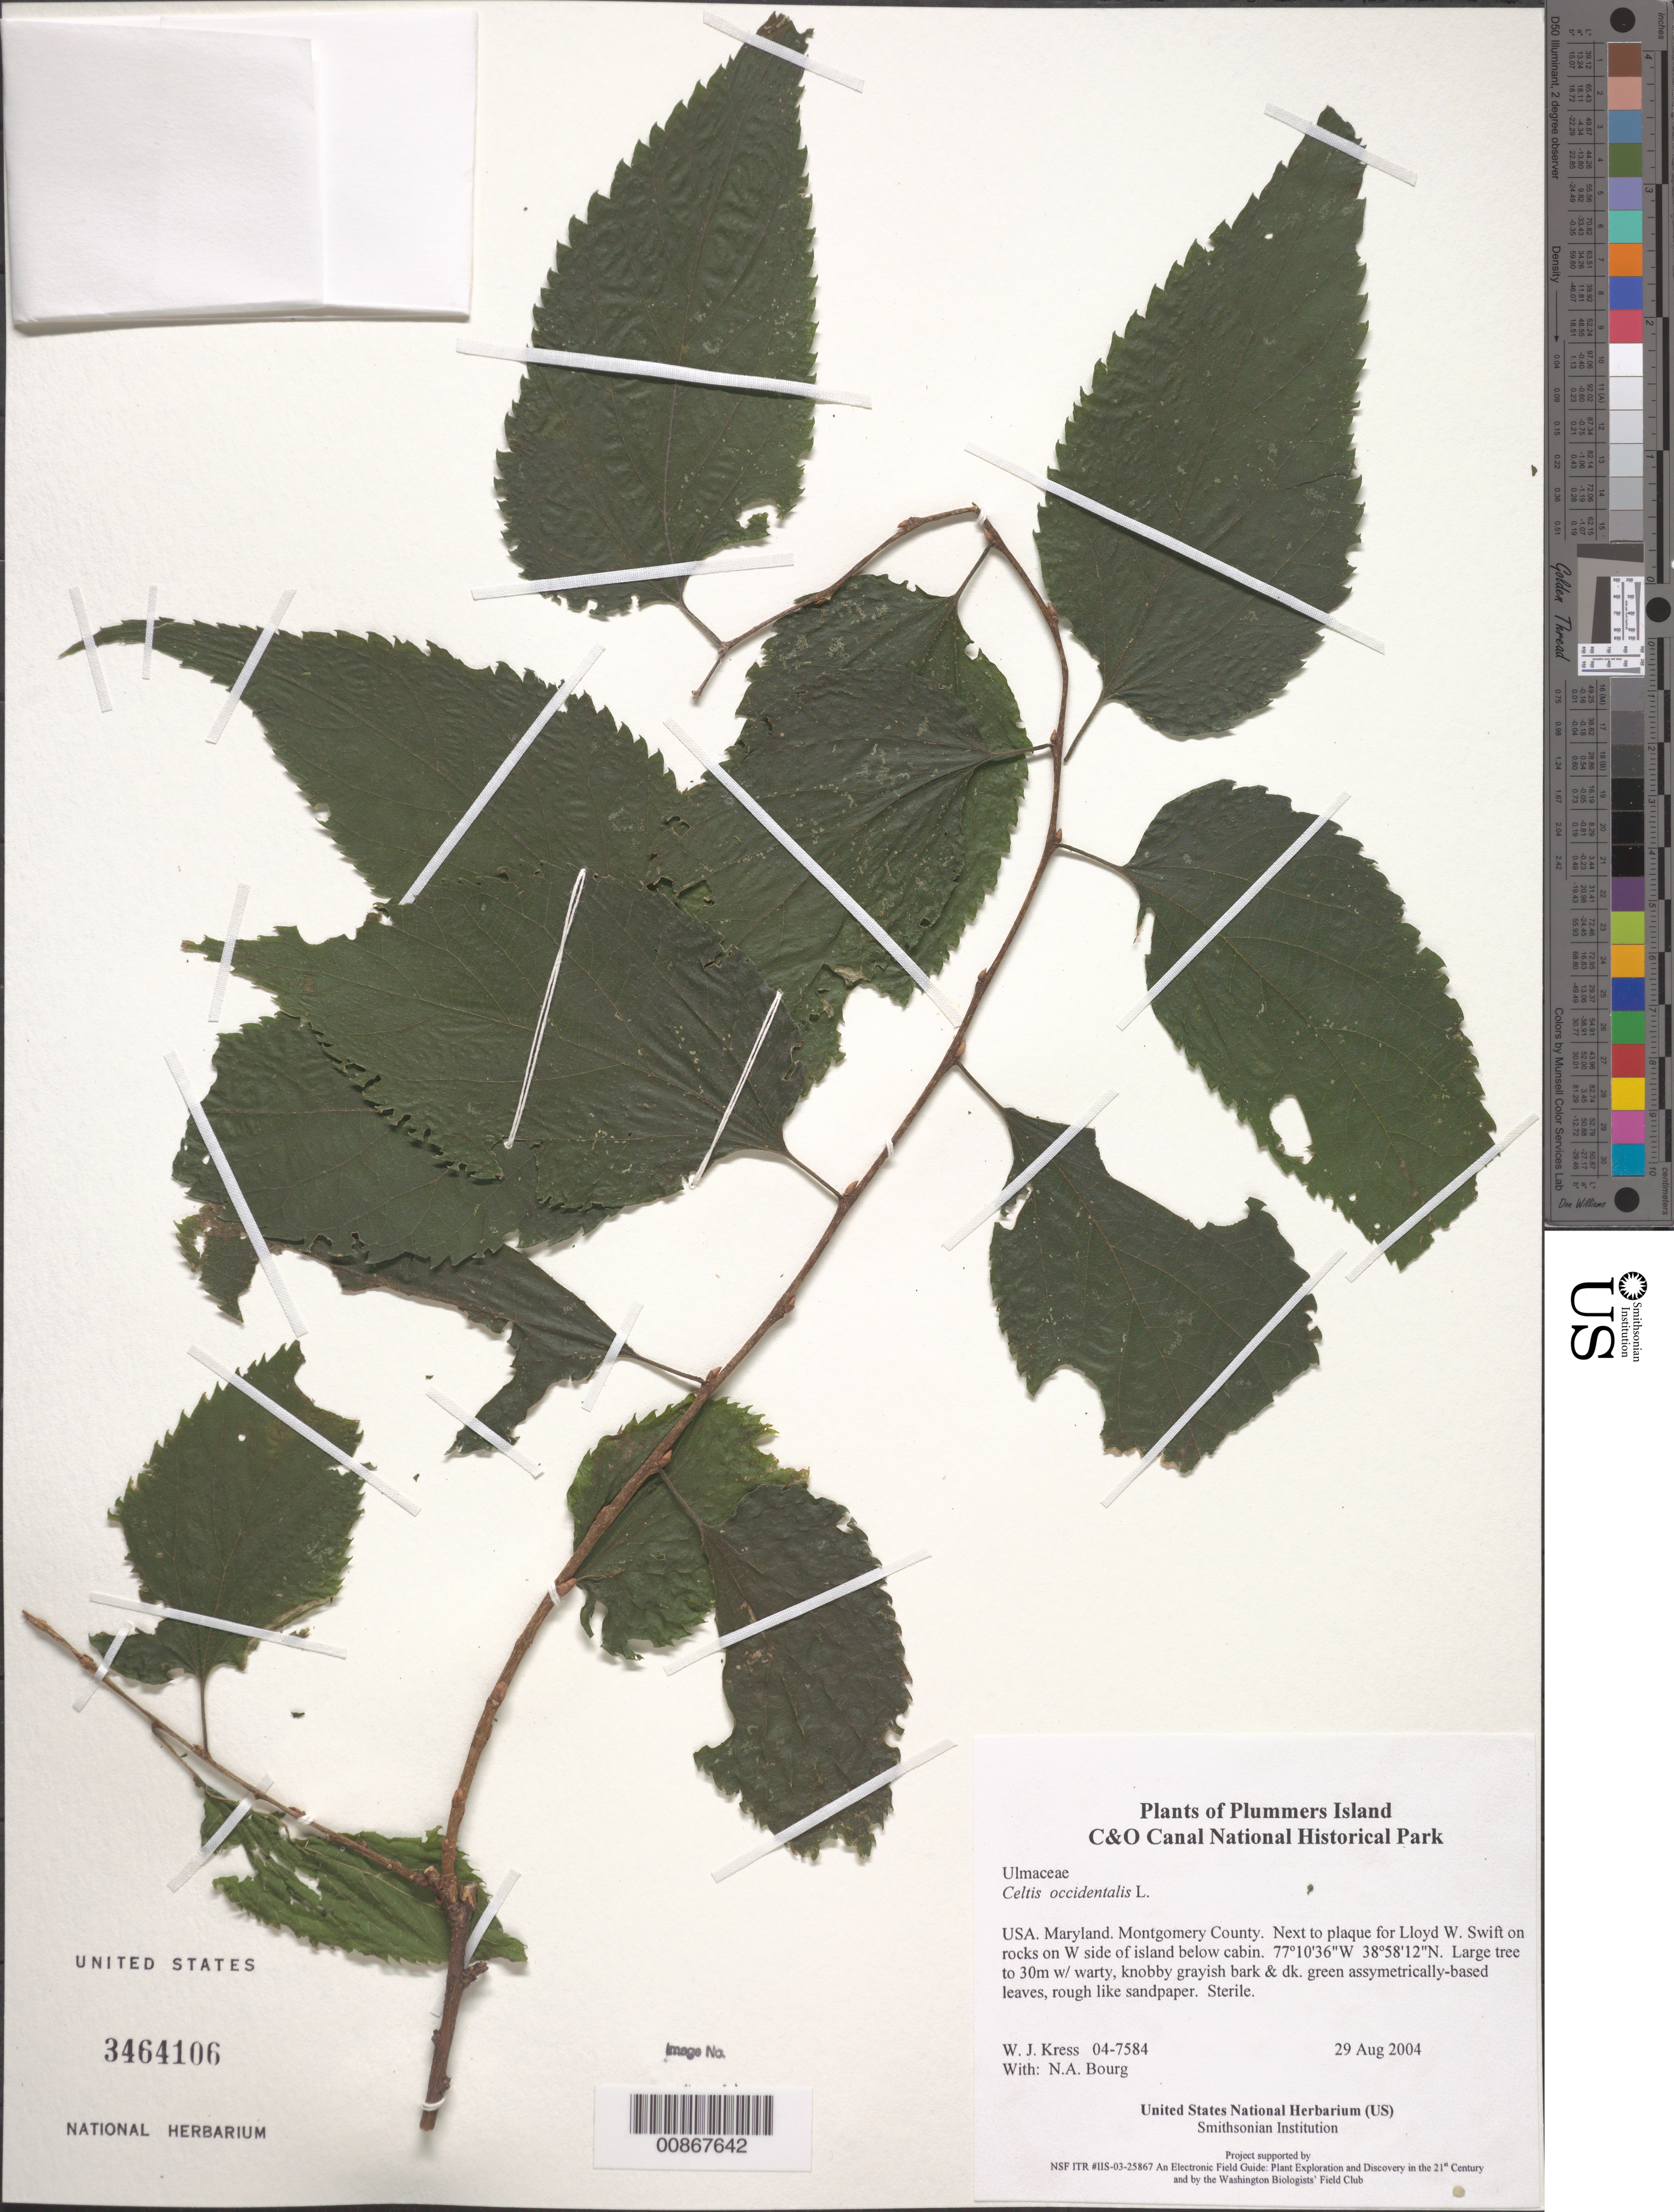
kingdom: Plantae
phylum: Tracheophyta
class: Magnoliopsida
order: Rosales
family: Cannabaceae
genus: Celtis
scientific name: Celtis occidentalis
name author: L.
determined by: Bourg, N. A.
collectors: W. J. Kress & N. A. Bourg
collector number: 04-7584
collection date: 2004-08-29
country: United States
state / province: Maryland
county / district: Montgomery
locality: Chesapeake and Ohio Canal National Historical Park, Plummers Island. Next to plaque for Lloyd W. Swift on rocks on W side of island below cabin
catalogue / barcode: US 3464106